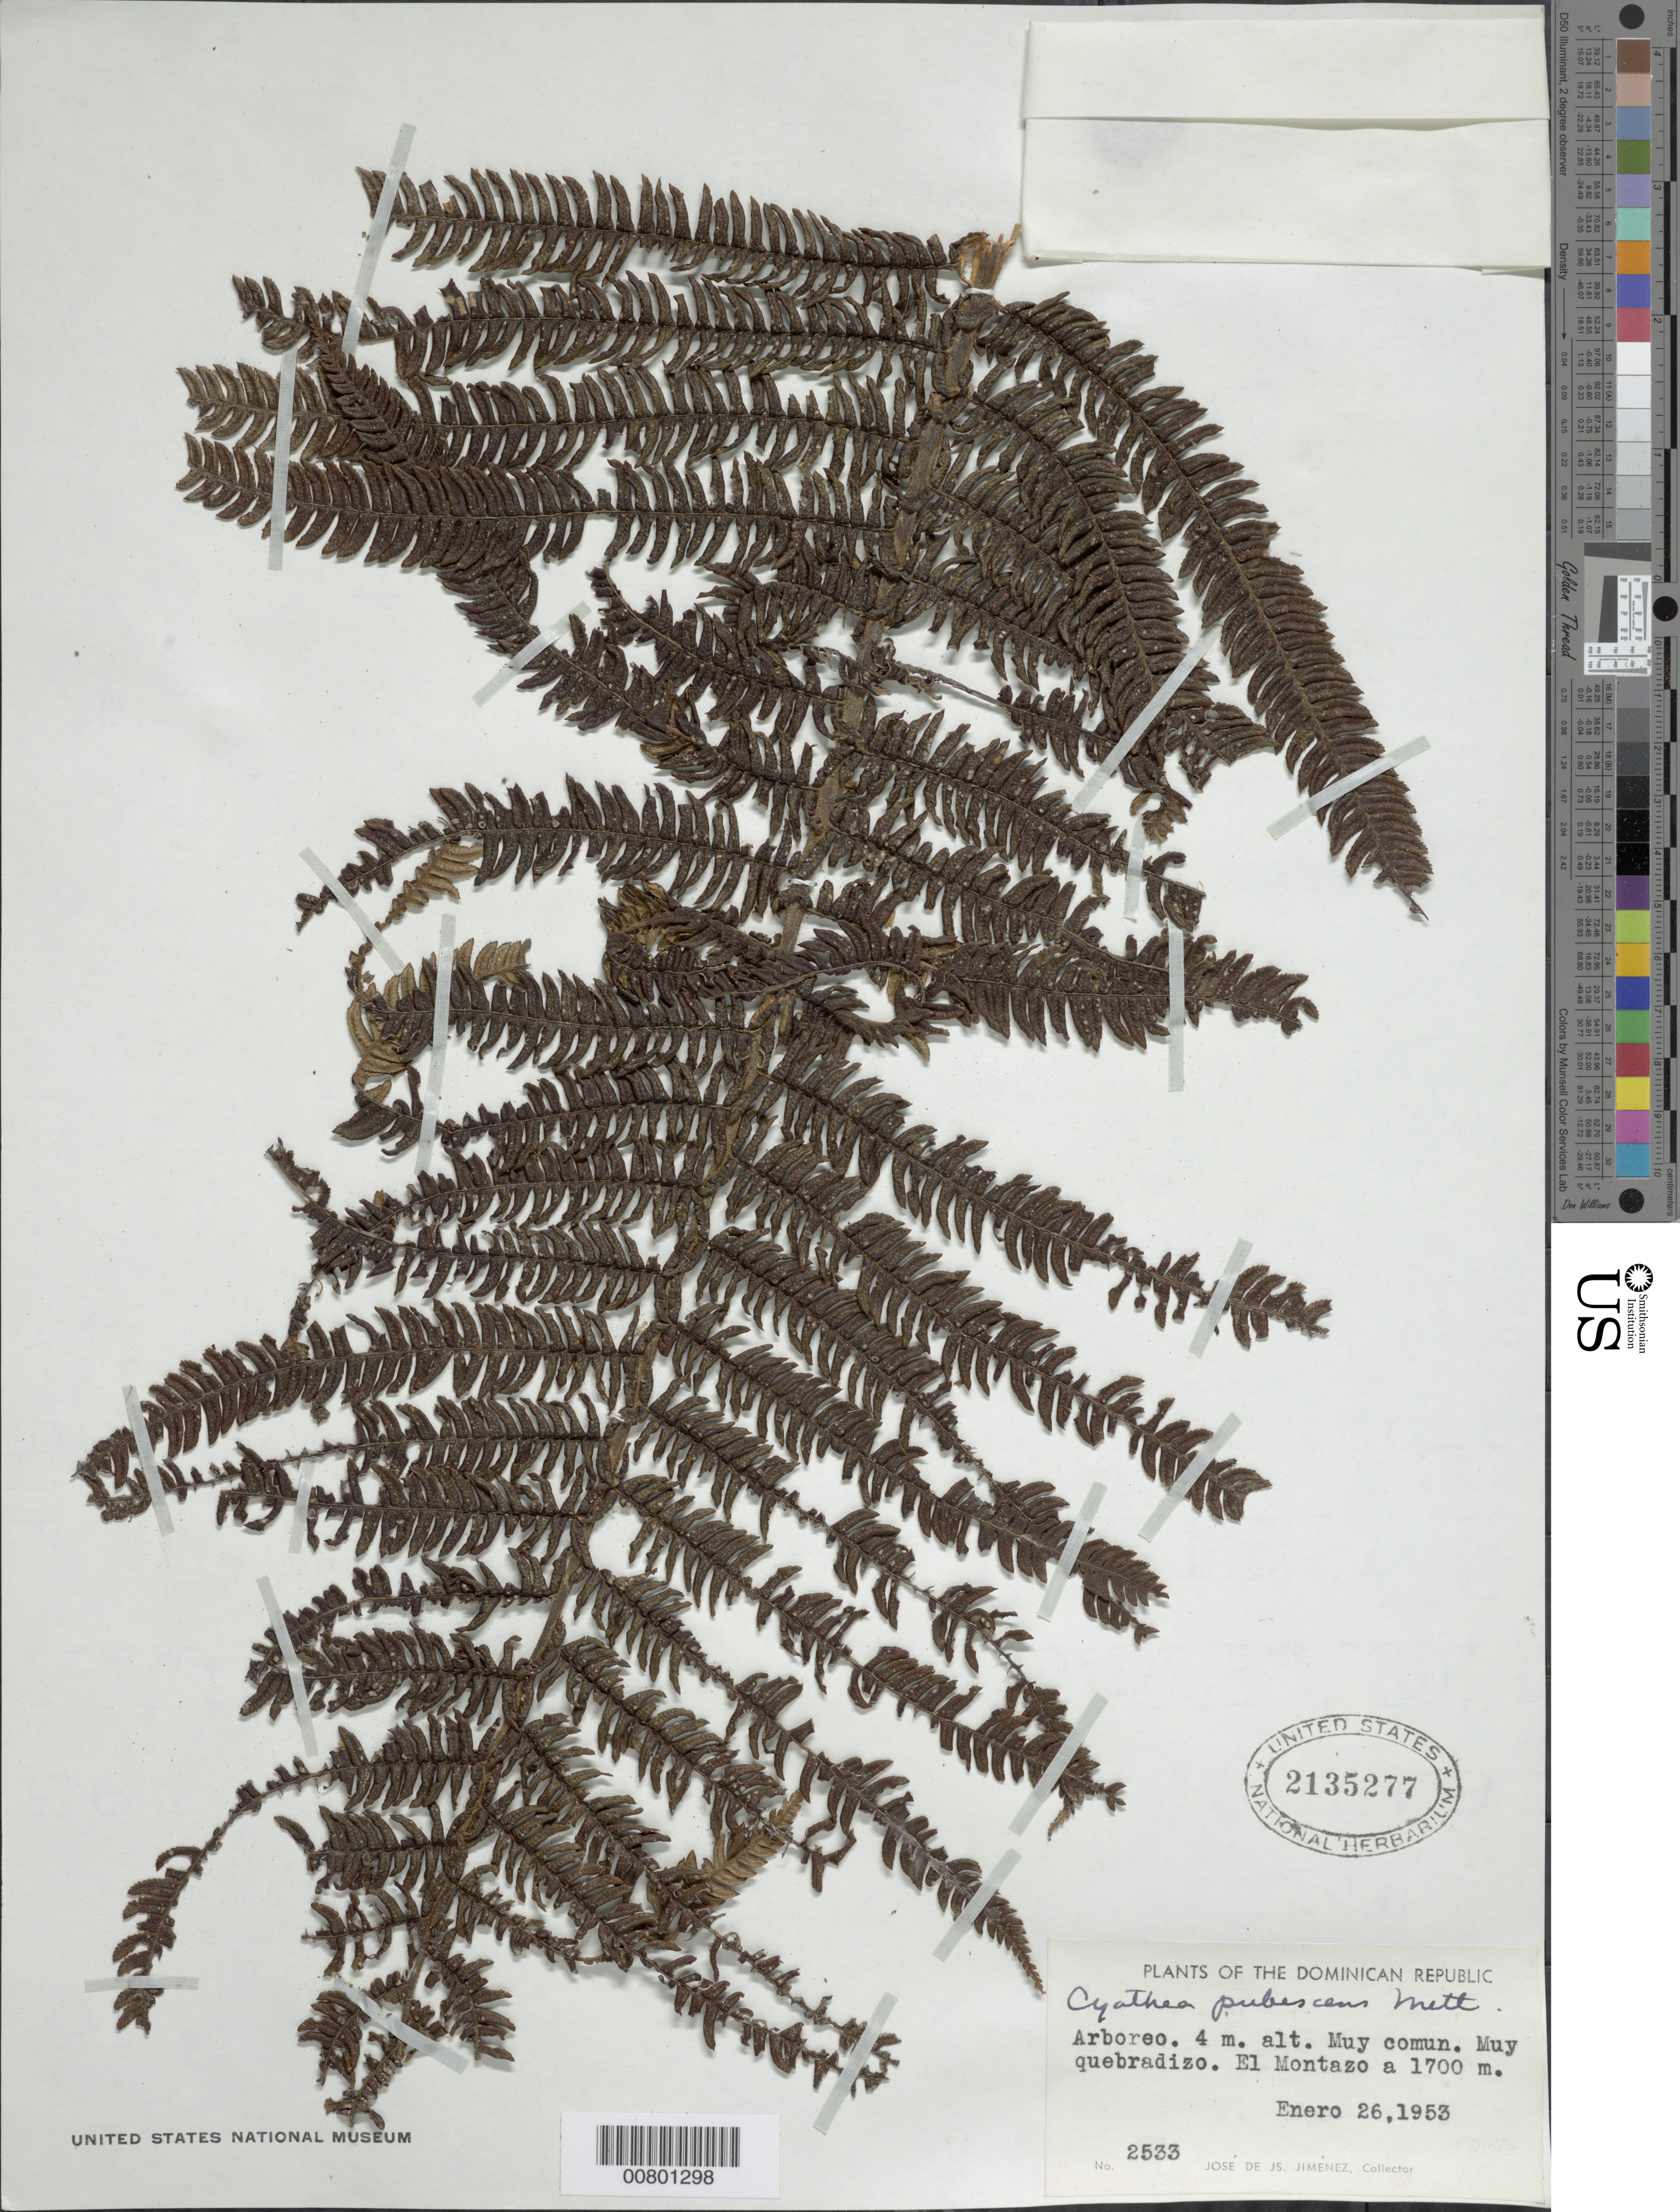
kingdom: Plantae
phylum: Tracheophyta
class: Polypodiopsida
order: Cyatheales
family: Cyatheaceae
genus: Alsophila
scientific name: Alsophila minor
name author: (D.C. Eaton) R.M. Tryon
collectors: J. J. Jiménez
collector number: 2533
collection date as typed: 26 Jan 1953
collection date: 1953-01-26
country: Dominican Republic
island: Hispaniola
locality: El Montazo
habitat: Muy quebradizo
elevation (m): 1700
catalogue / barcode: US 2135277